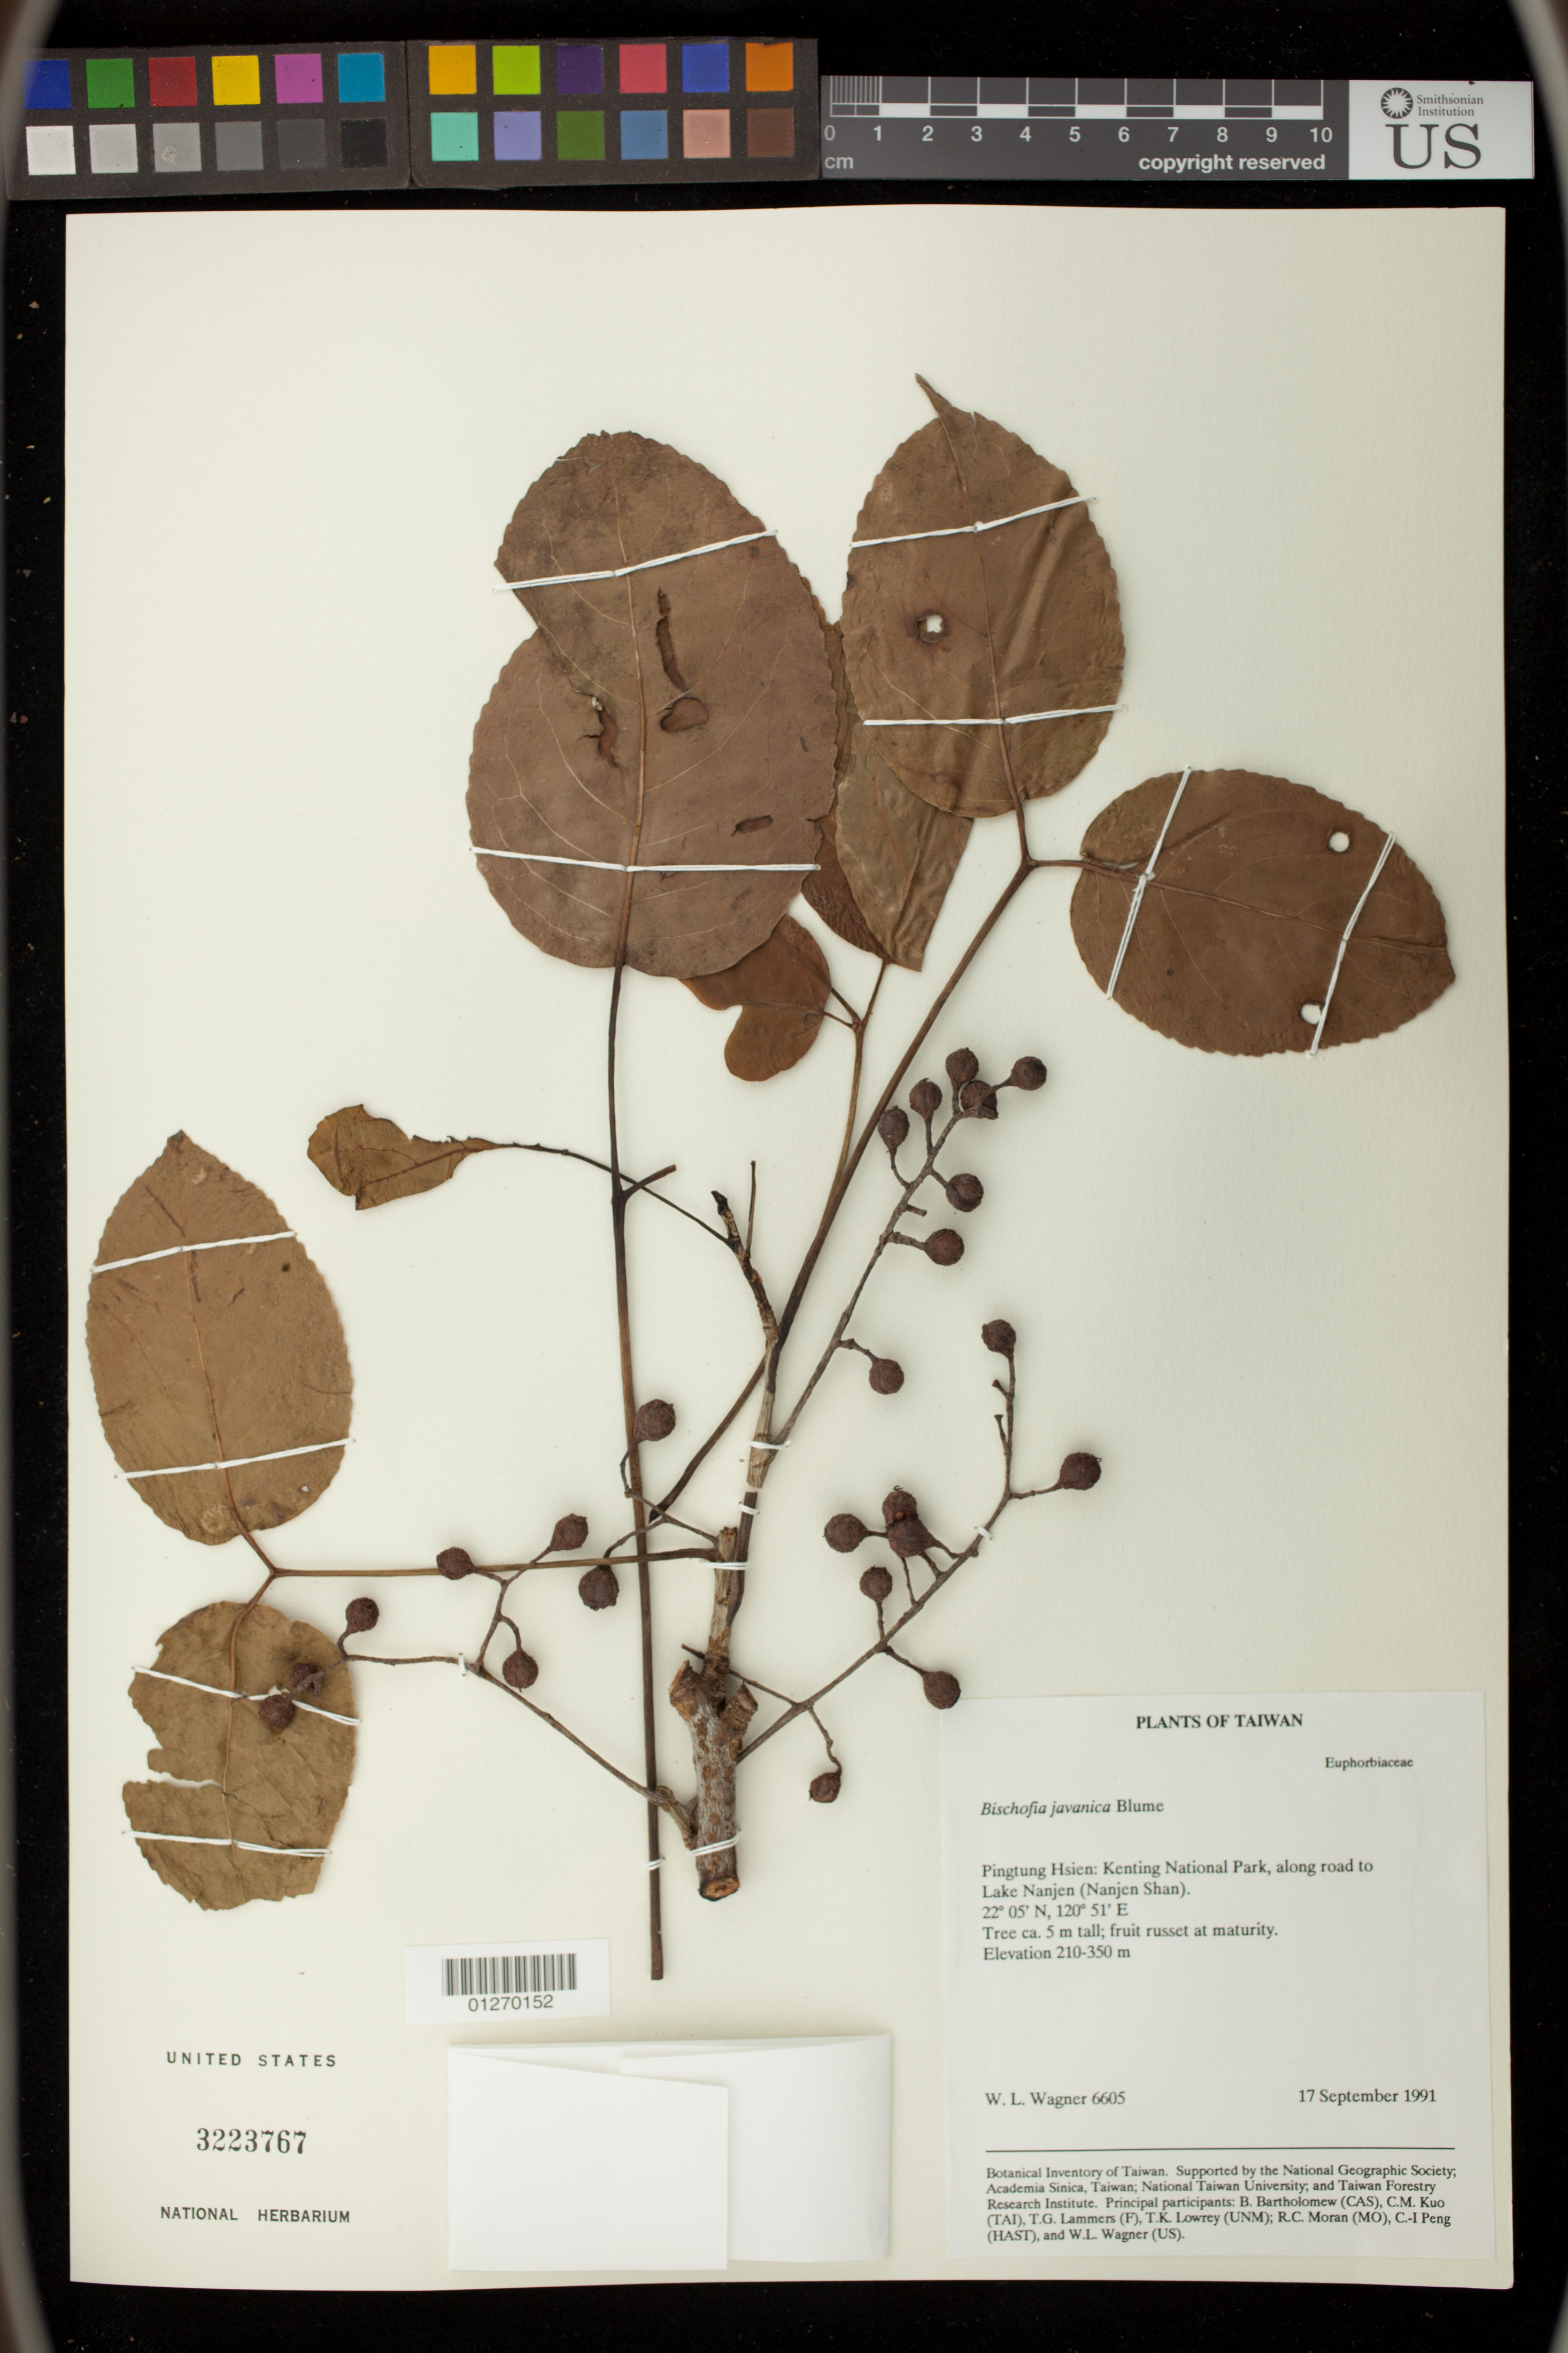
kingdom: Plantae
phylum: Tracheophyta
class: Magnoliopsida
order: Malpighiales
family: Phyllanthaceae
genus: Bischofia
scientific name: Bischofia javanica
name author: Blume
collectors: W. L. Wagner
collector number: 6605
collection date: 1991-09-17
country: Taiwan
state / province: Pingtung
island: Taiwan [Formosa]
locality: Pingtung Hsien, Kenting National Park, along road to Lake Nanjen (Nenjen Shan).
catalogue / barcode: US 3223767